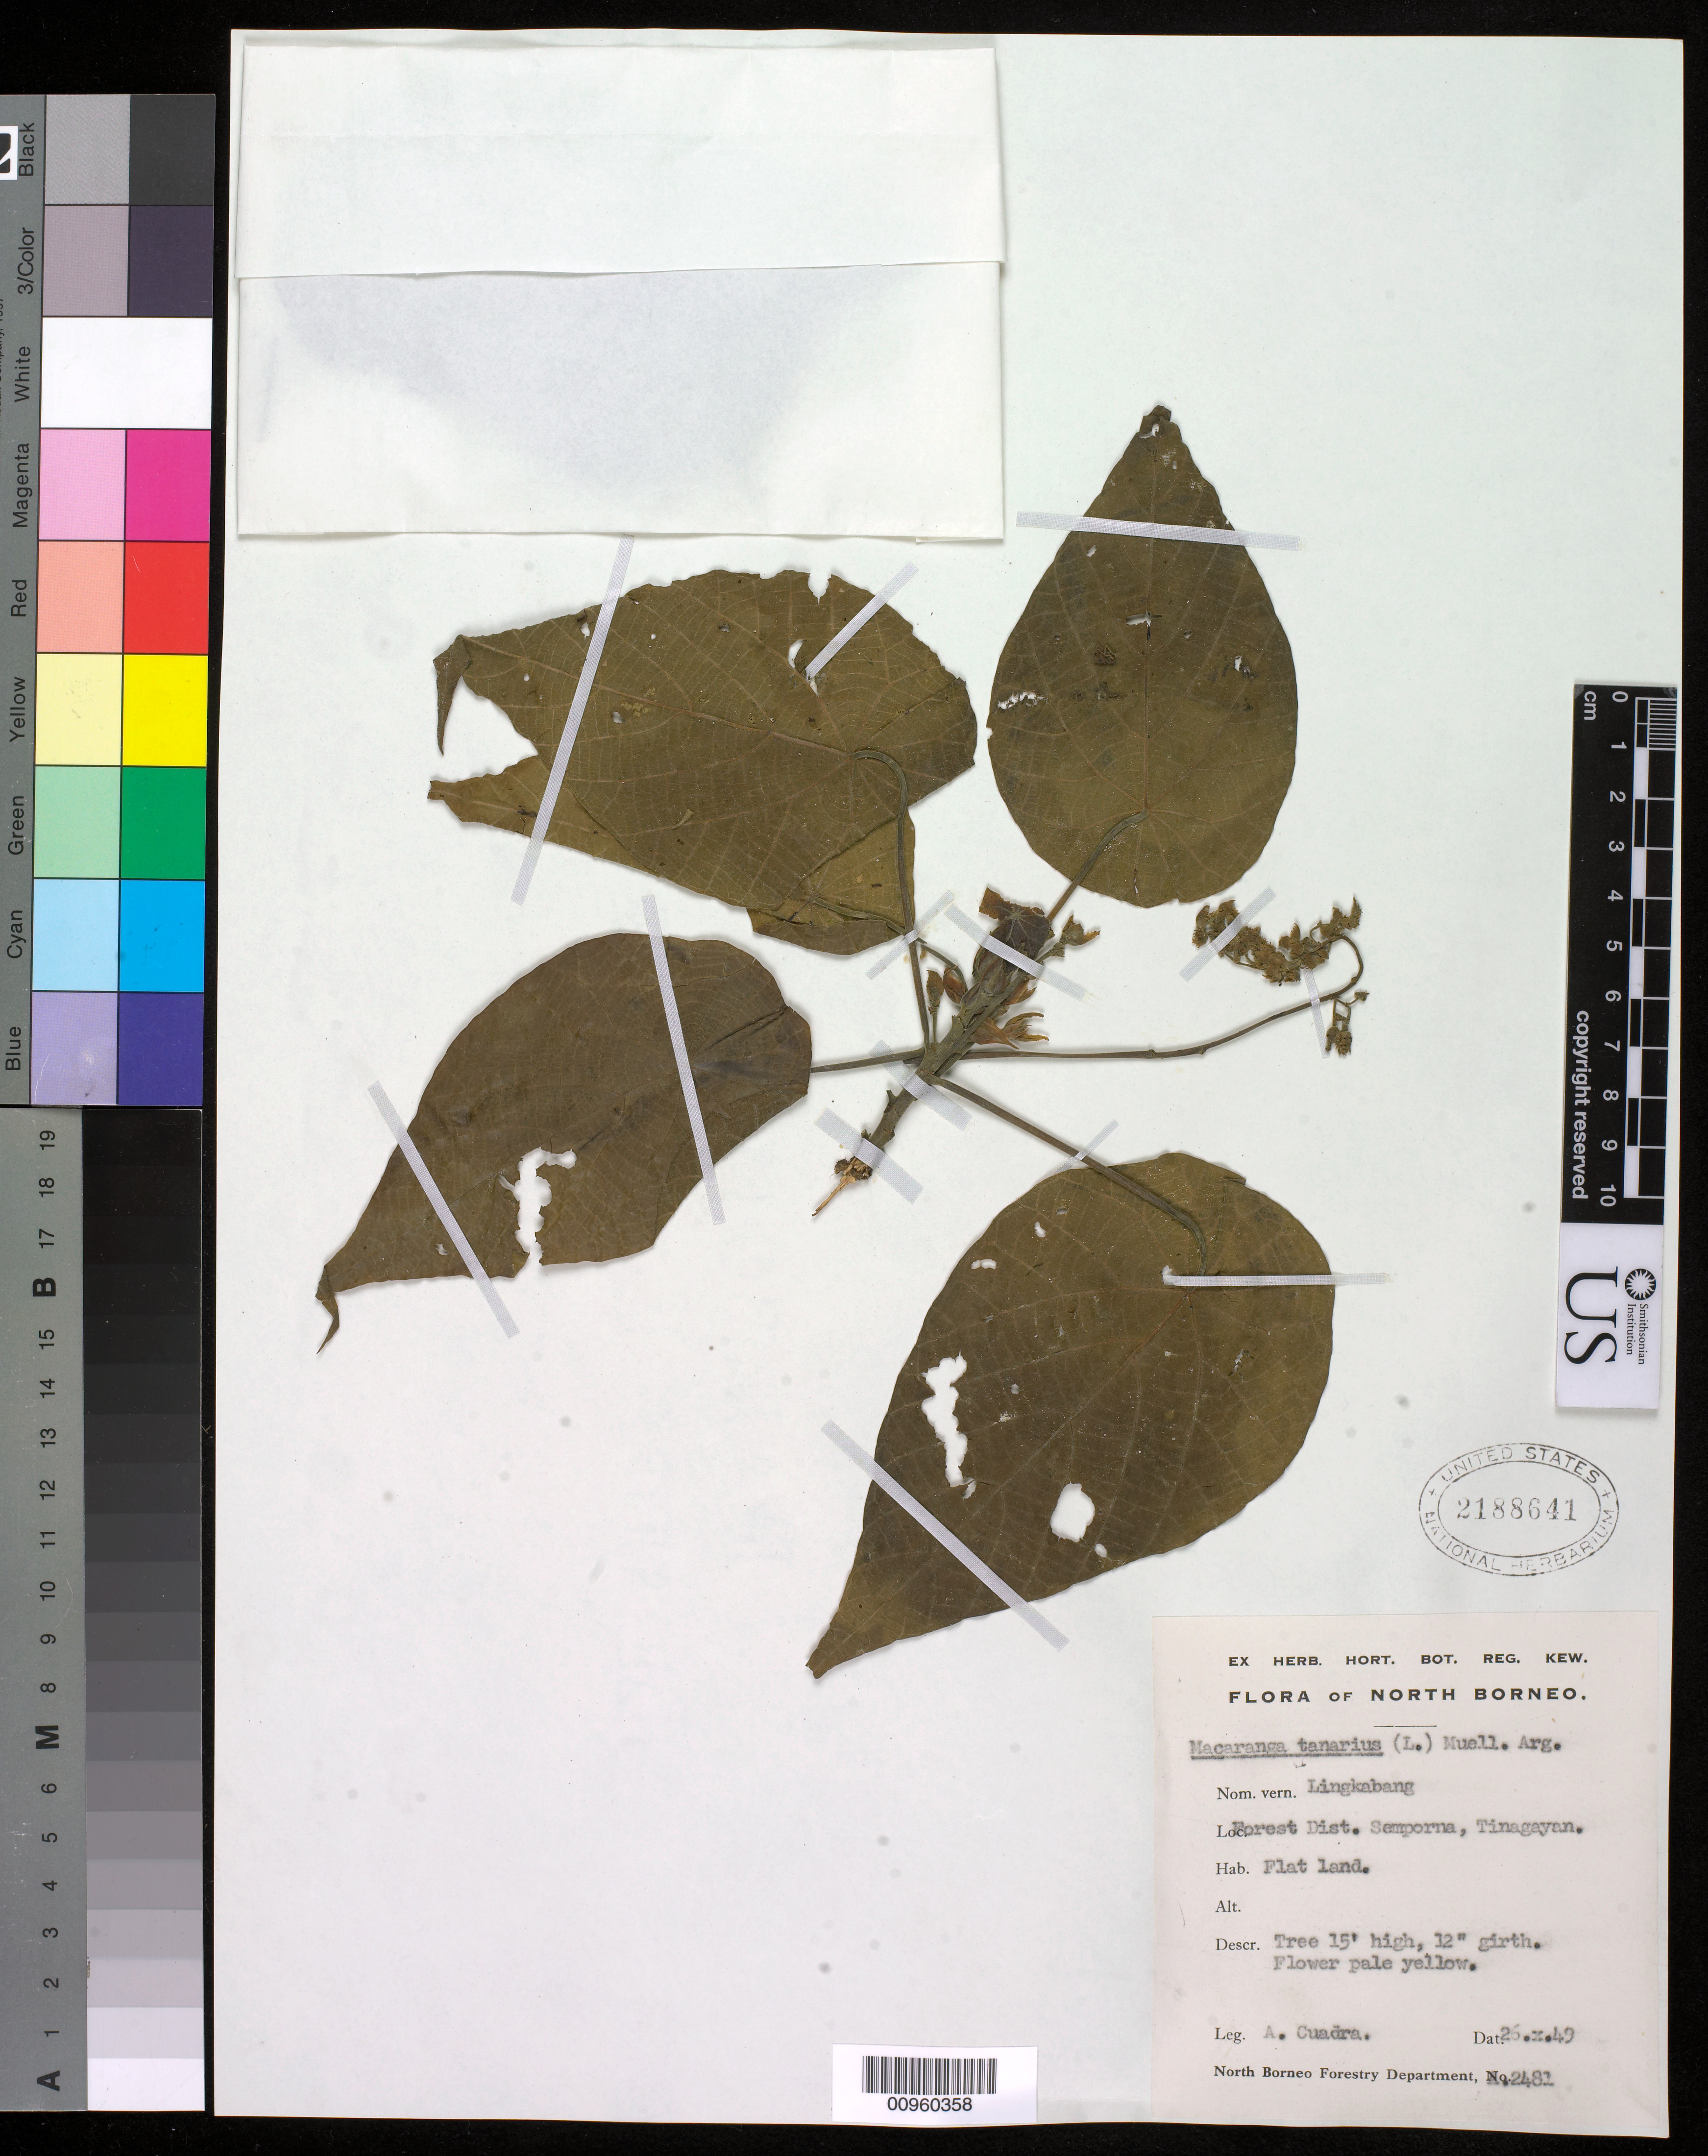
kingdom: Plantae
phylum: Tracheophyta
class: Magnoliopsida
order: Malpighiales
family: Euphorbiaceae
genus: Macaranga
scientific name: Macaranga tanarius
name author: (L.) Müll. Arg.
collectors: A. Cuadra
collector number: A 2481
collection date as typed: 26 Oct 1949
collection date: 1949-10-26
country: Malaysia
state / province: Sabah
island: Borneo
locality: Sempora F.D., Tinagayan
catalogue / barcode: US 2188641